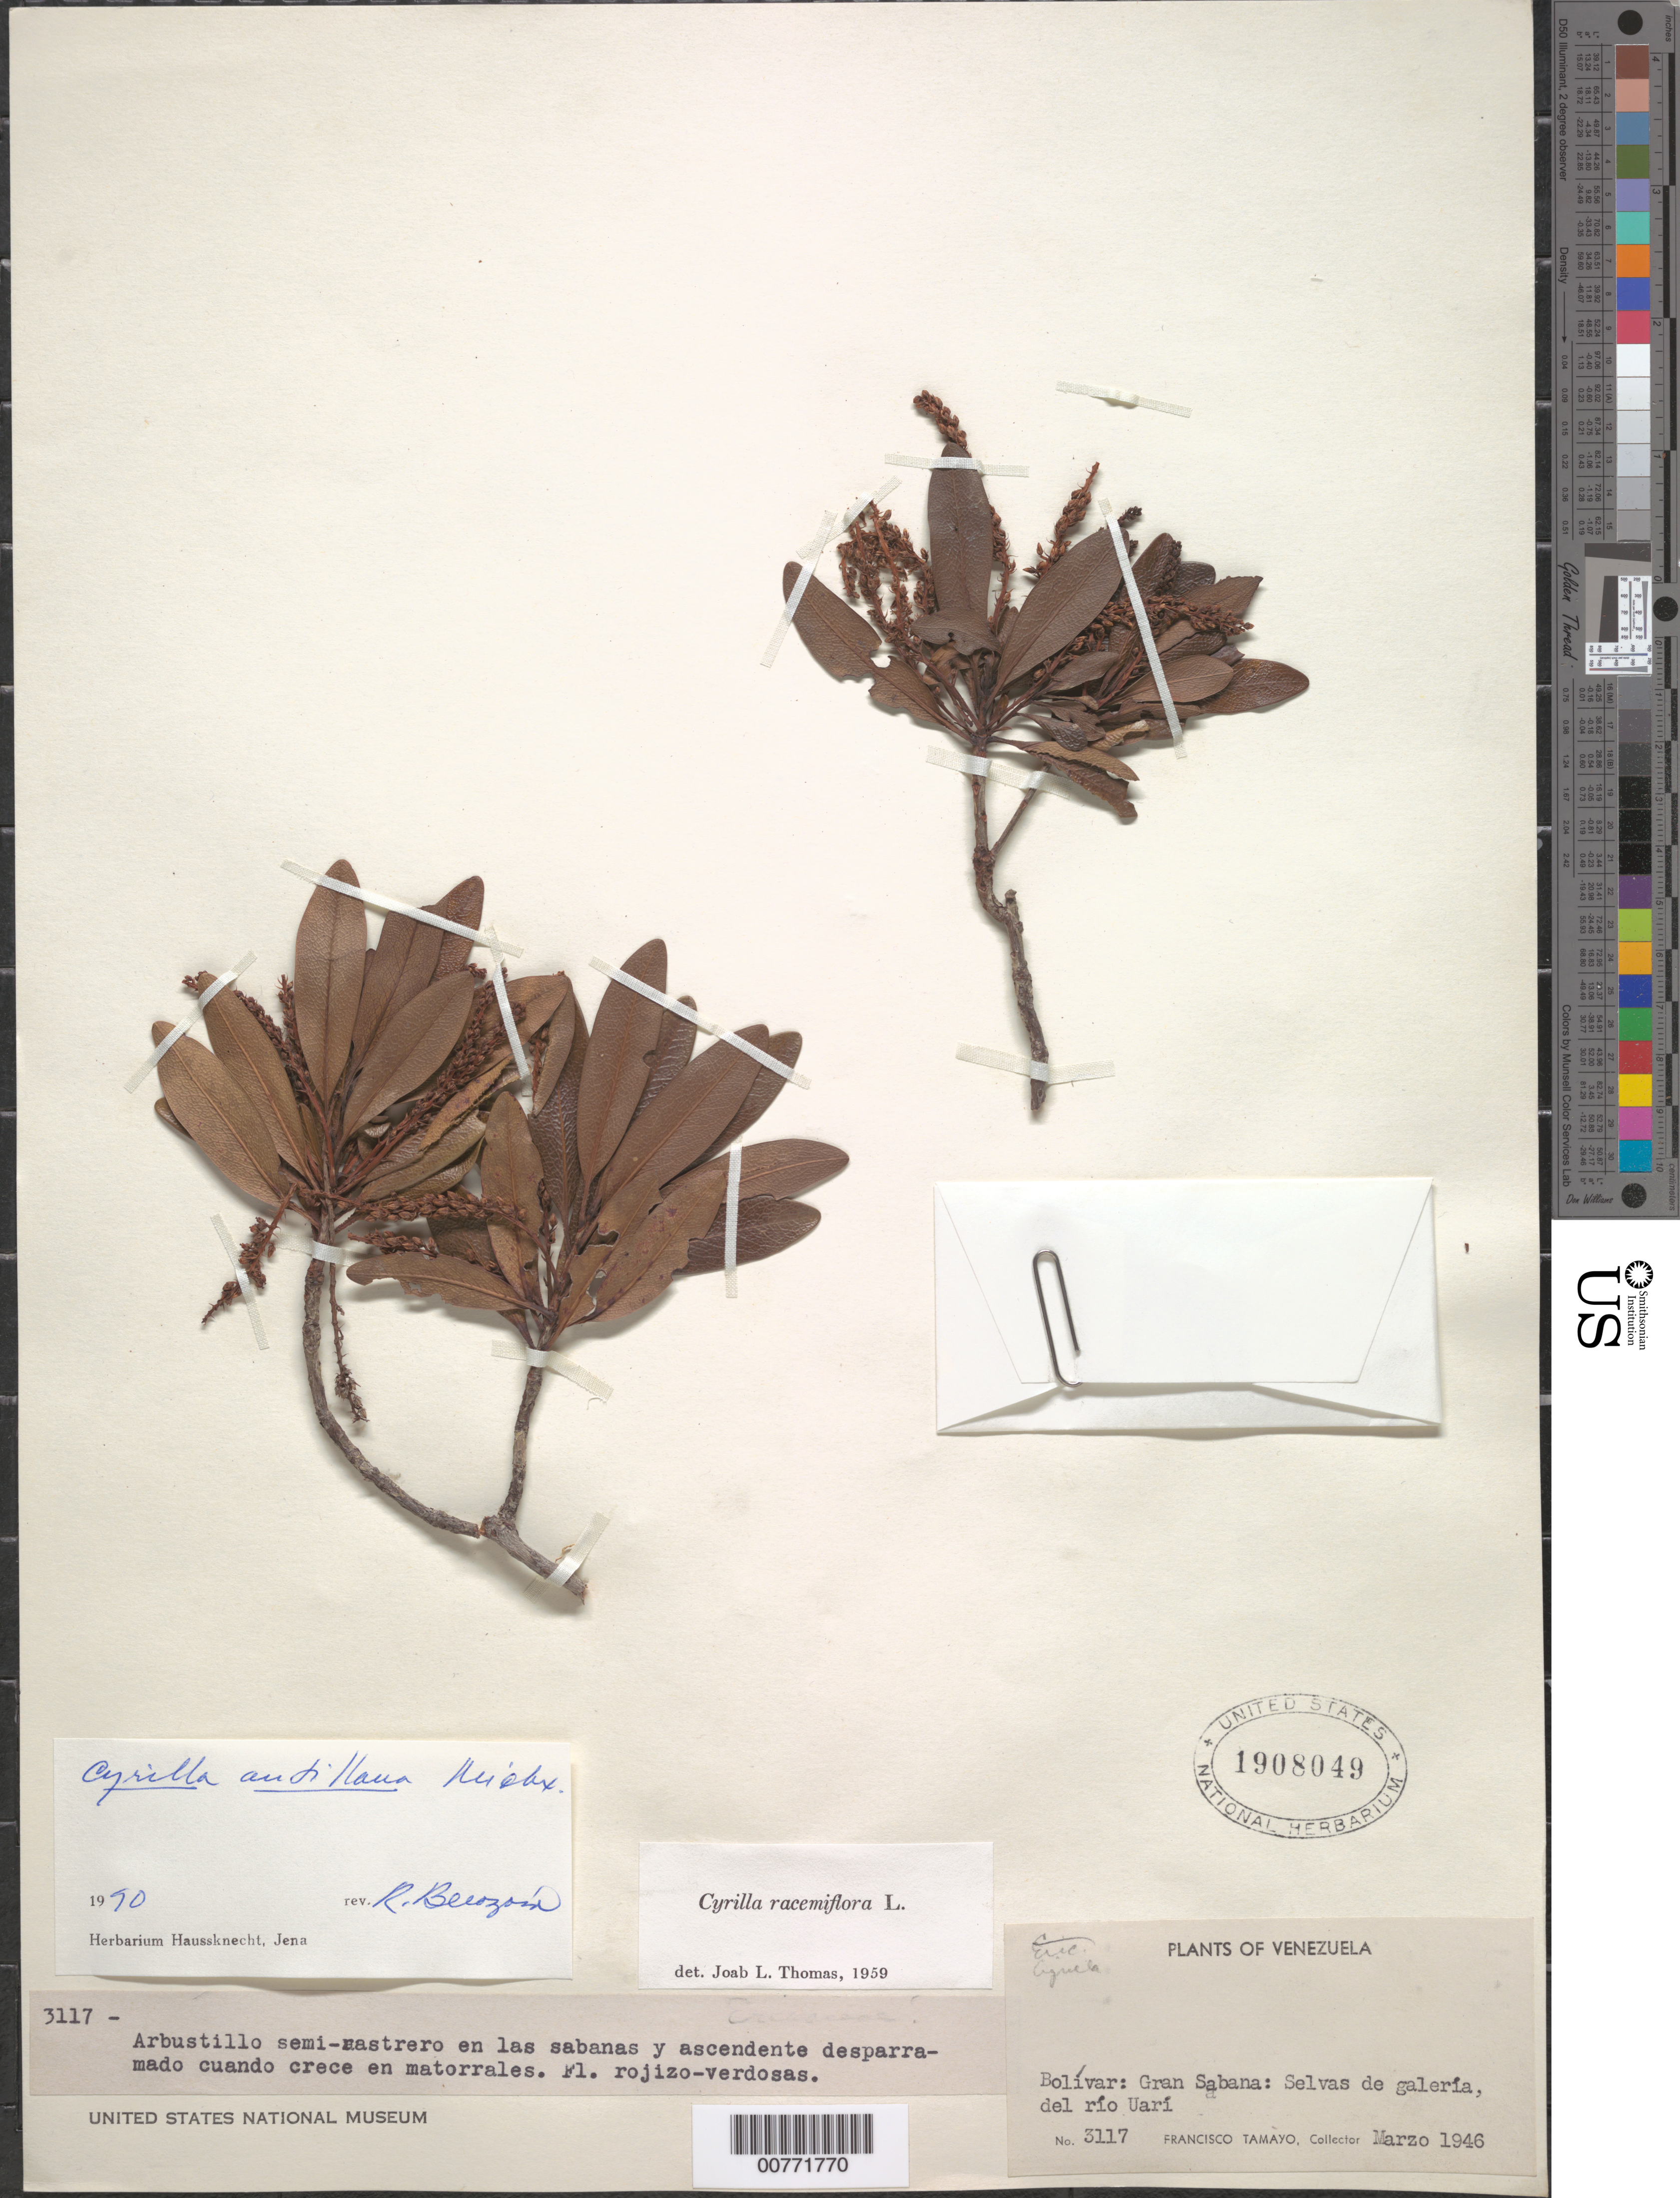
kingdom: Plantae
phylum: Tracheophyta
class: Magnoliopsida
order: Ericales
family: Cyrillaceae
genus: Cyrilla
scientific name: Cyrilla antillana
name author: Michx.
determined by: Berozain, R.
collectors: F. Tamayo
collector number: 3117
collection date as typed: Mar-46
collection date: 1946-03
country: Venezuela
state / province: Bolívar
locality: Gran Sabana, Río Uarí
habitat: Sabanas y ascendente desparramado cuando crece en matorrales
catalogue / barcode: US 1908049